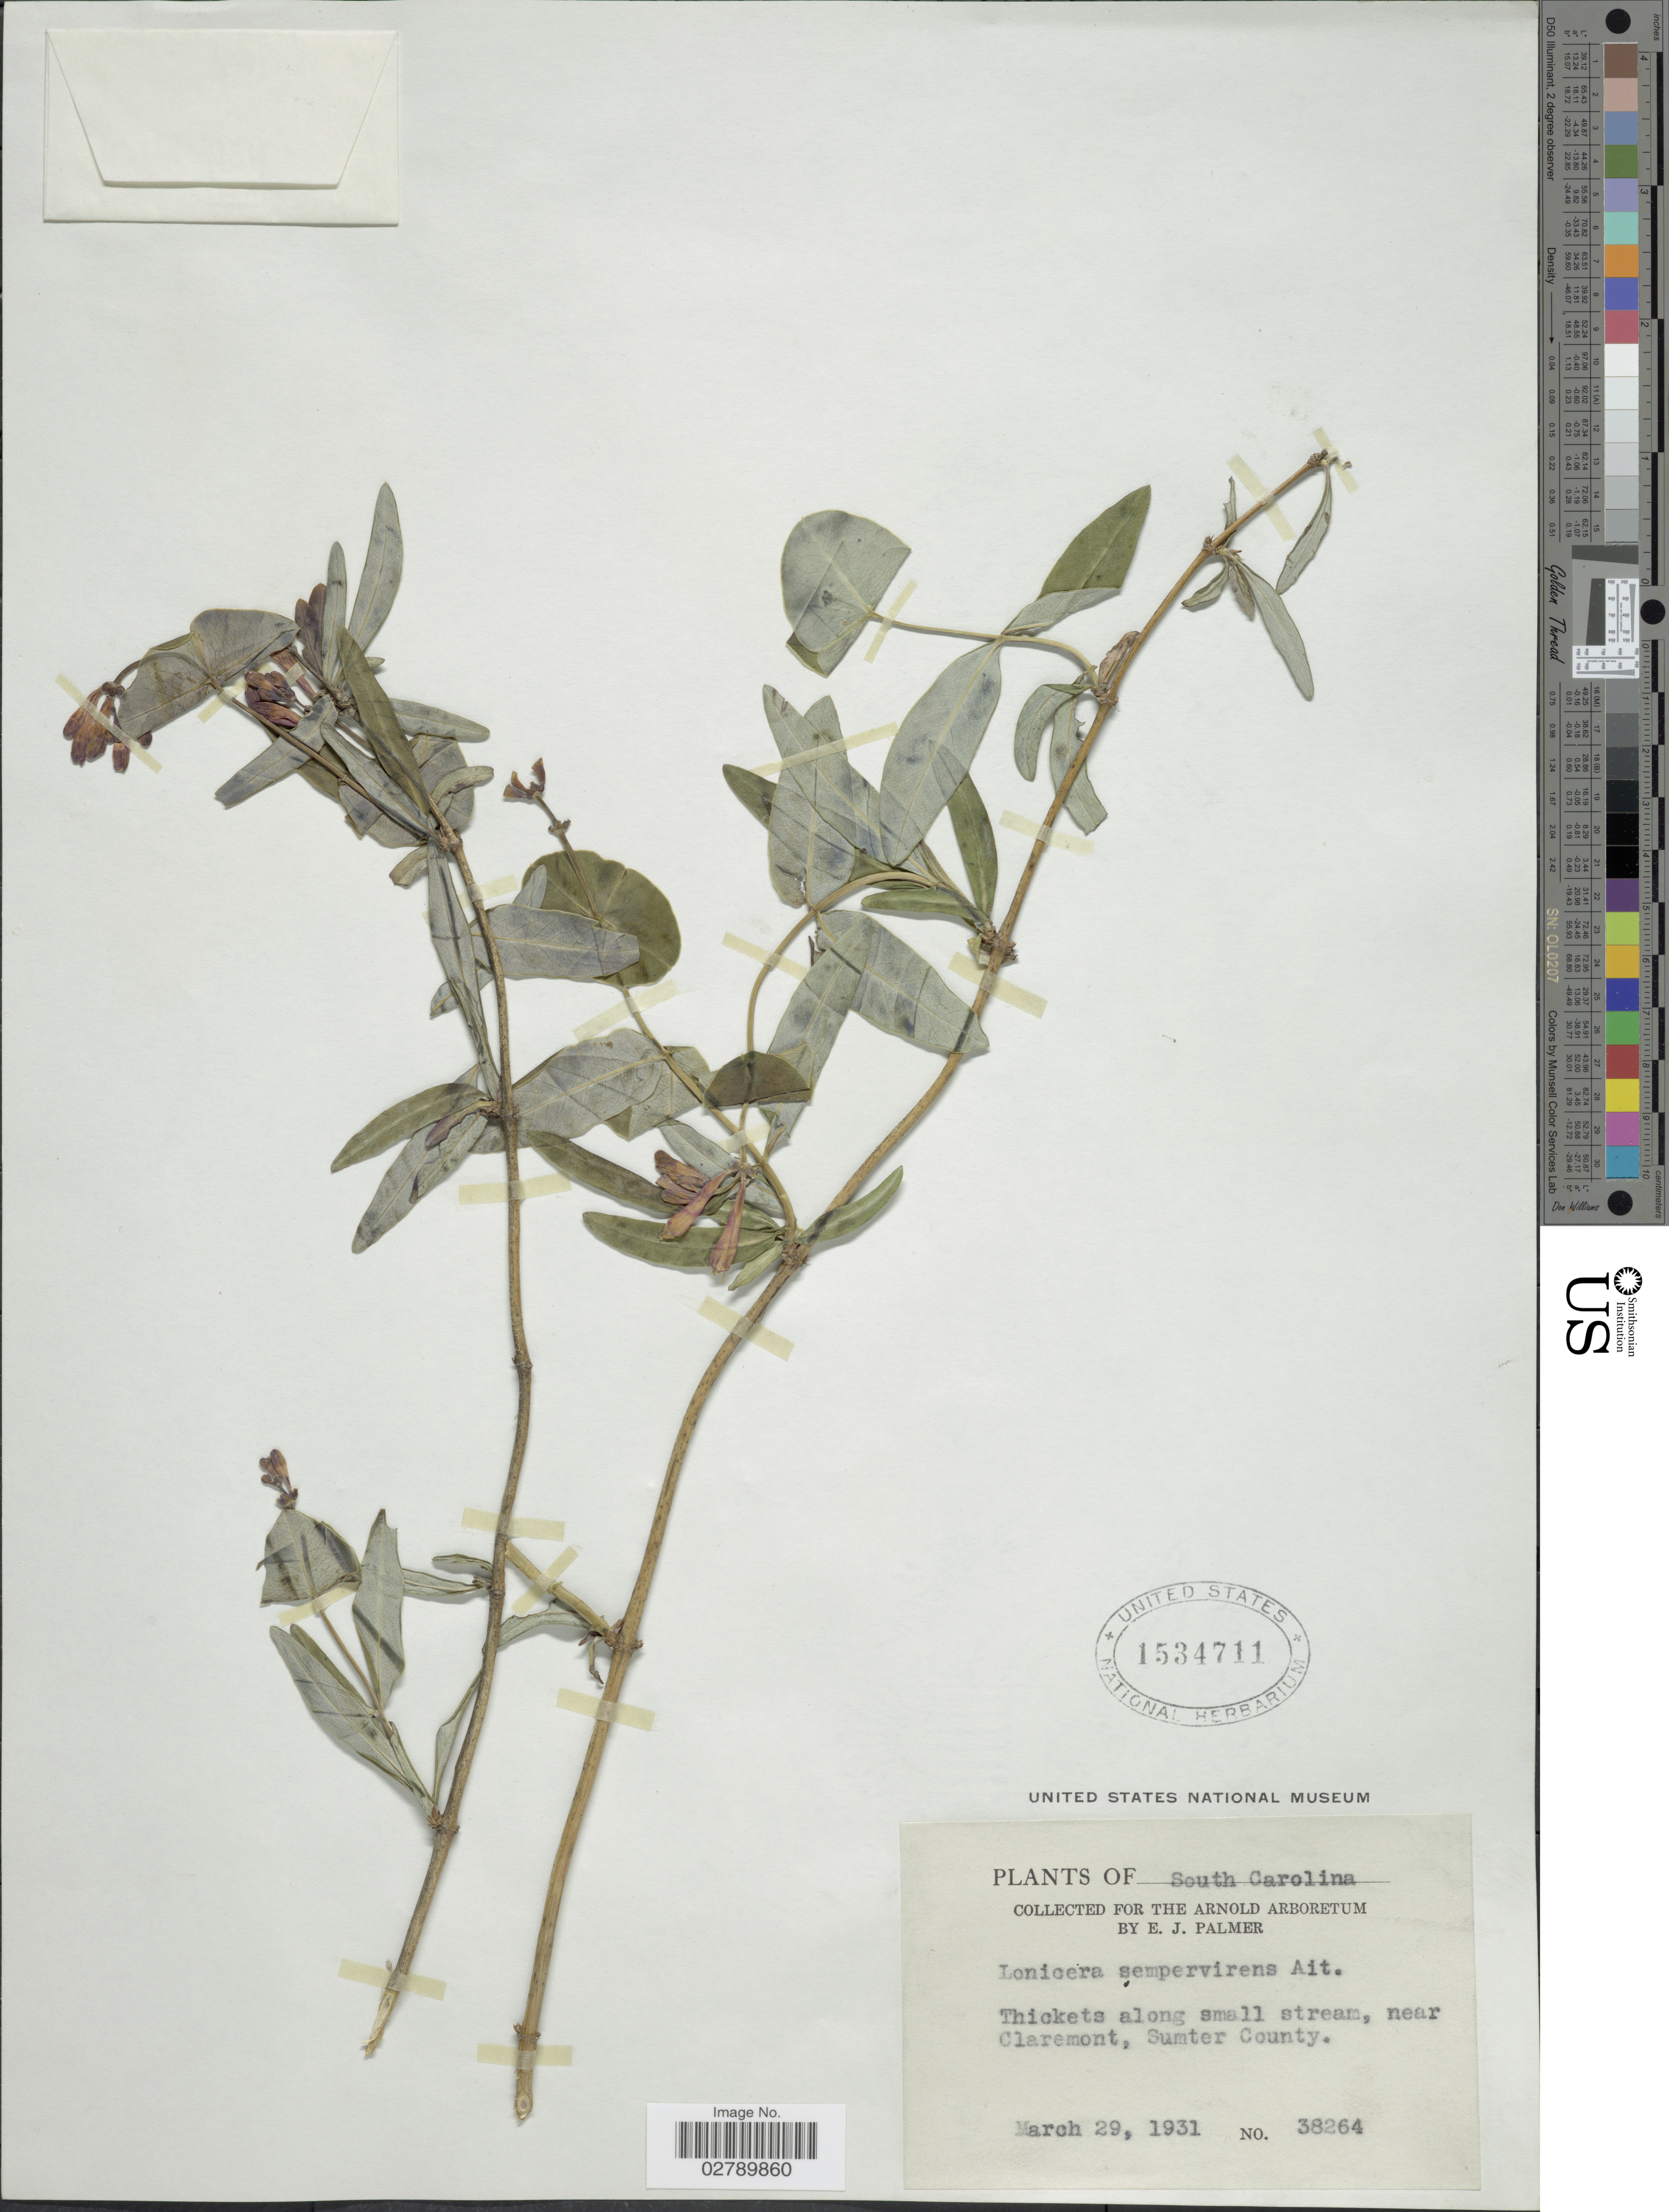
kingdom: Plantae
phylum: Tracheophyta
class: Magnoliopsida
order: Dipsacales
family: Caprifoliaceae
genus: Lonicera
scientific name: Lonicera sempervirens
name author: L.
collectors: E. J. Palmer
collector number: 38264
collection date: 1931-03-29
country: United States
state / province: South Carolina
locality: Thickets along small stream, near Claremont, Sumter County.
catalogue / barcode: US 1534711